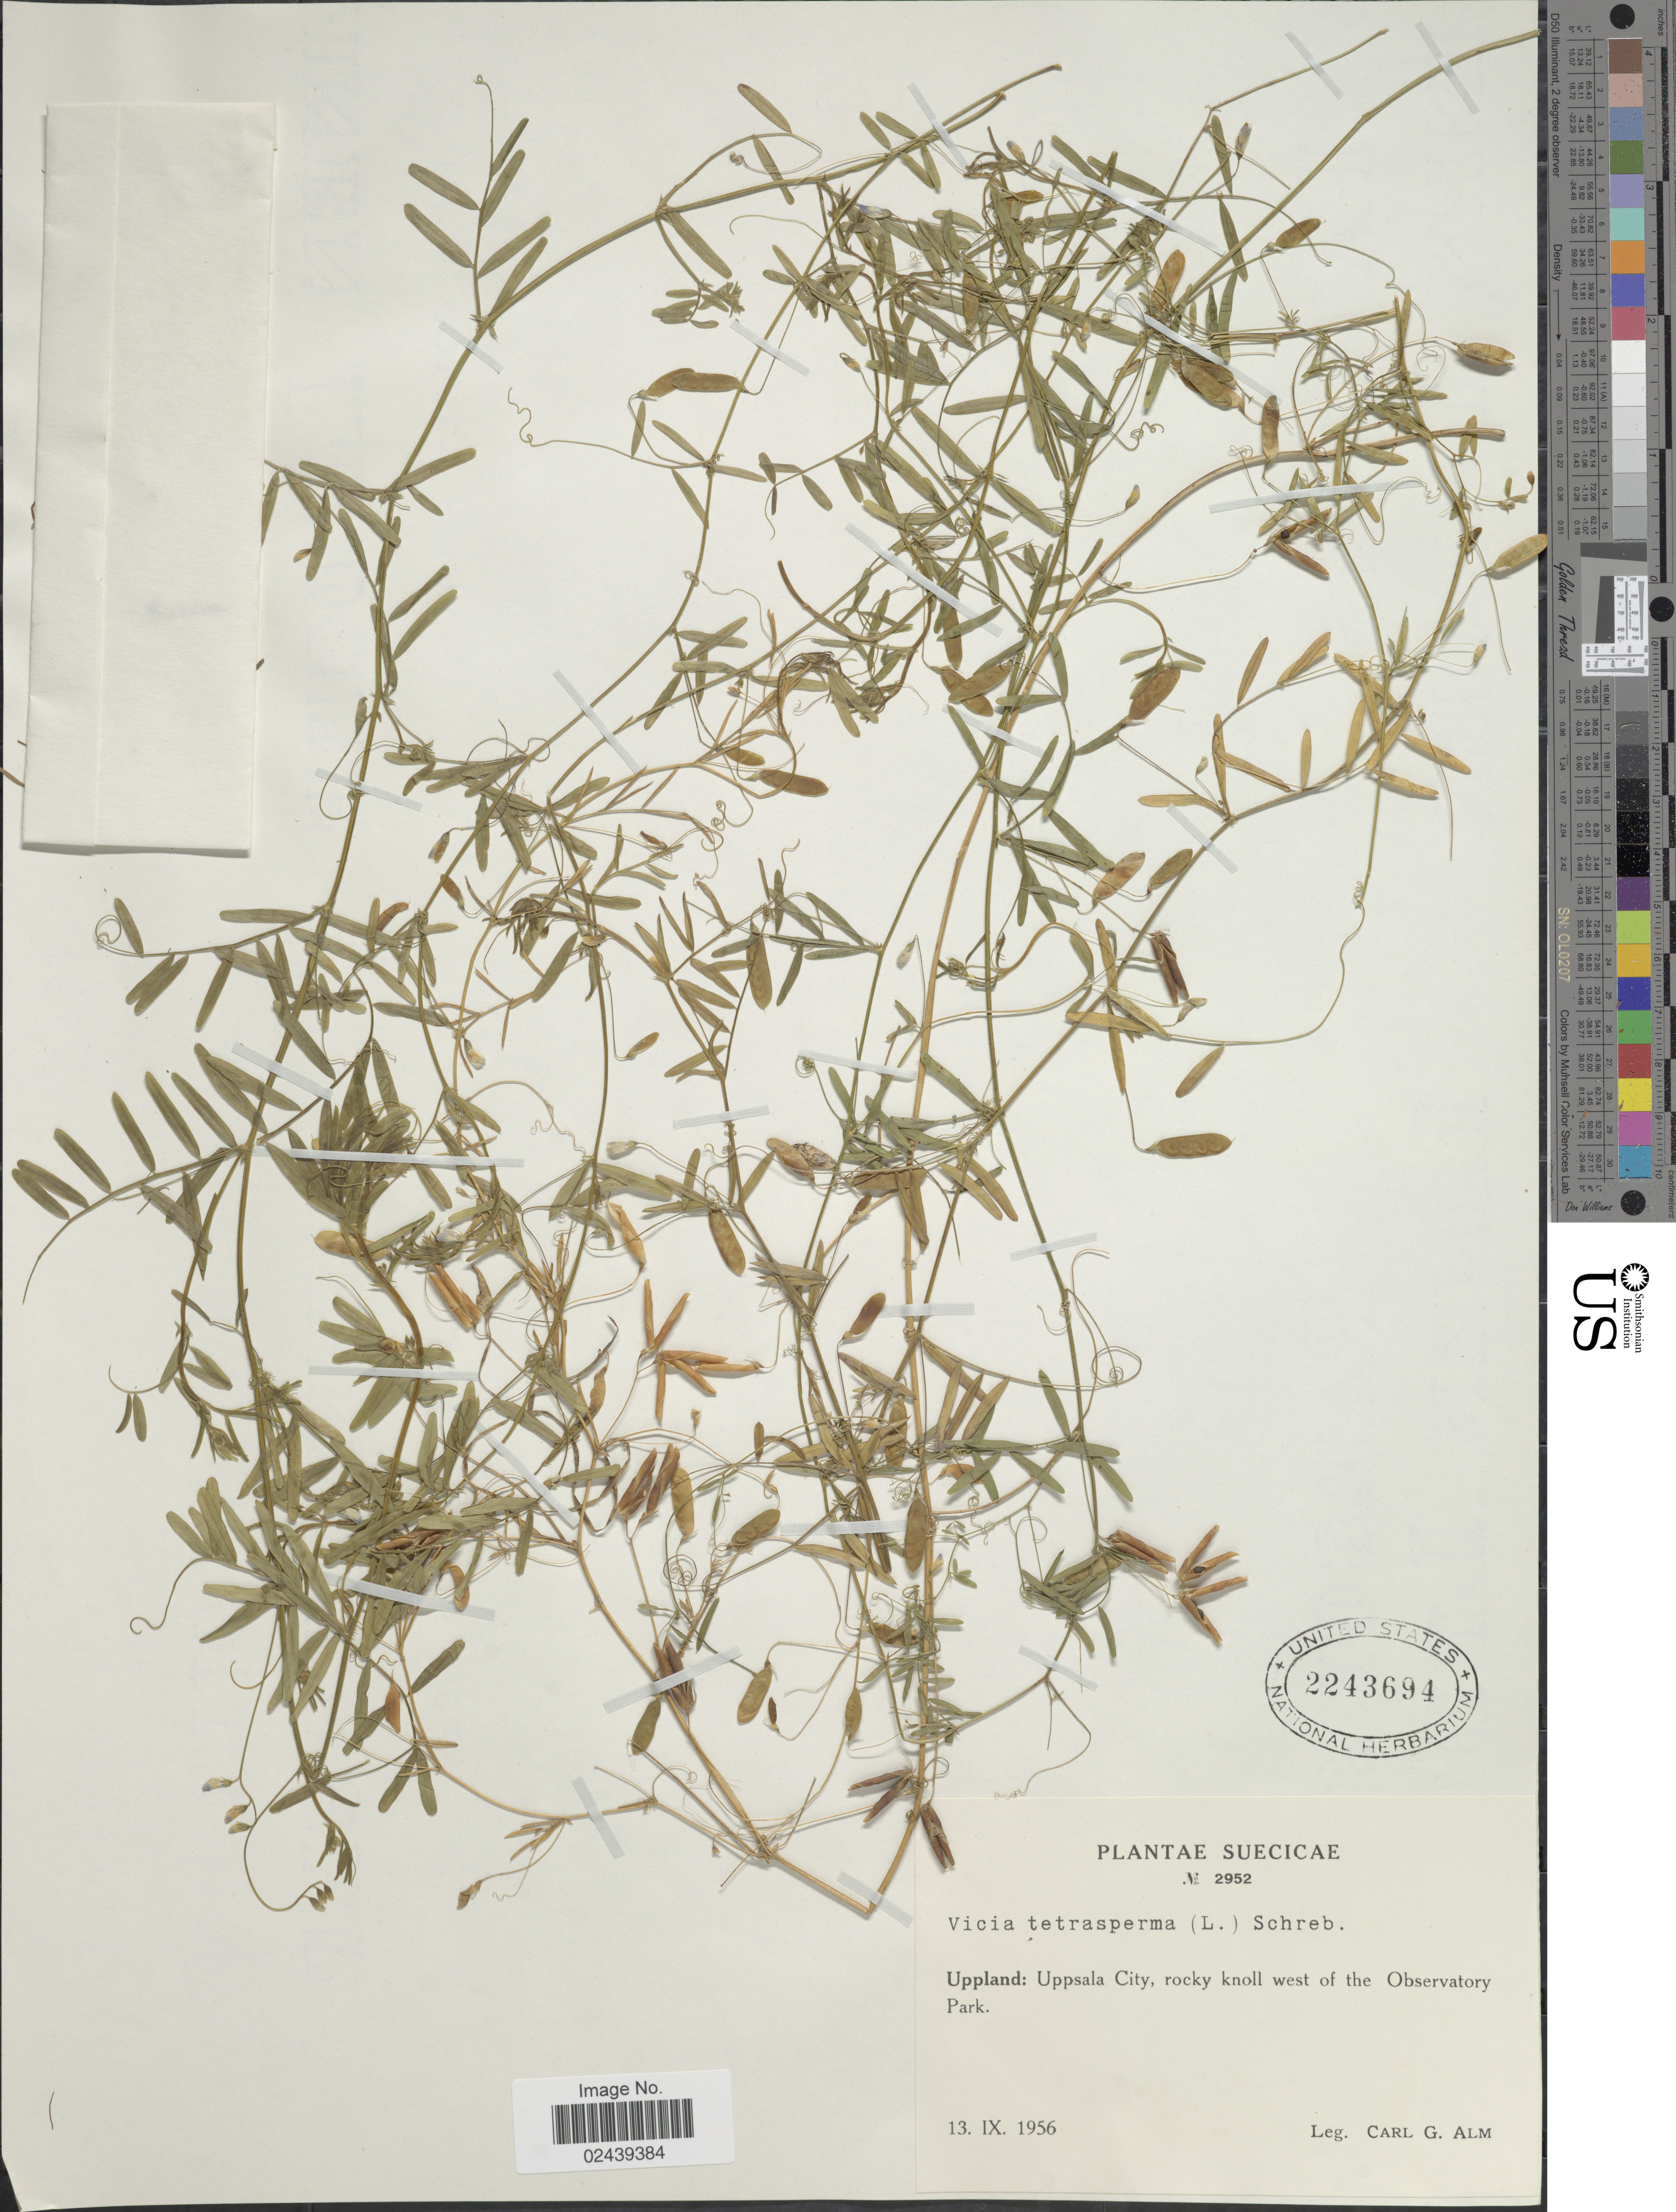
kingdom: Plantae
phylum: Tracheophyta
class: Magnoliopsida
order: Fabales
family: Fabaceae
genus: Vicia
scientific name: Vicia tetrasperma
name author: (L.) Schreb.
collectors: C. G. Alm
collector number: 2952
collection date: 1956-09-13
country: Sweden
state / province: Uppsala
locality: Suecicae. Uppland: Uppsala City, rocky knoll west of the Observatory Park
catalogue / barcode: US 2243694